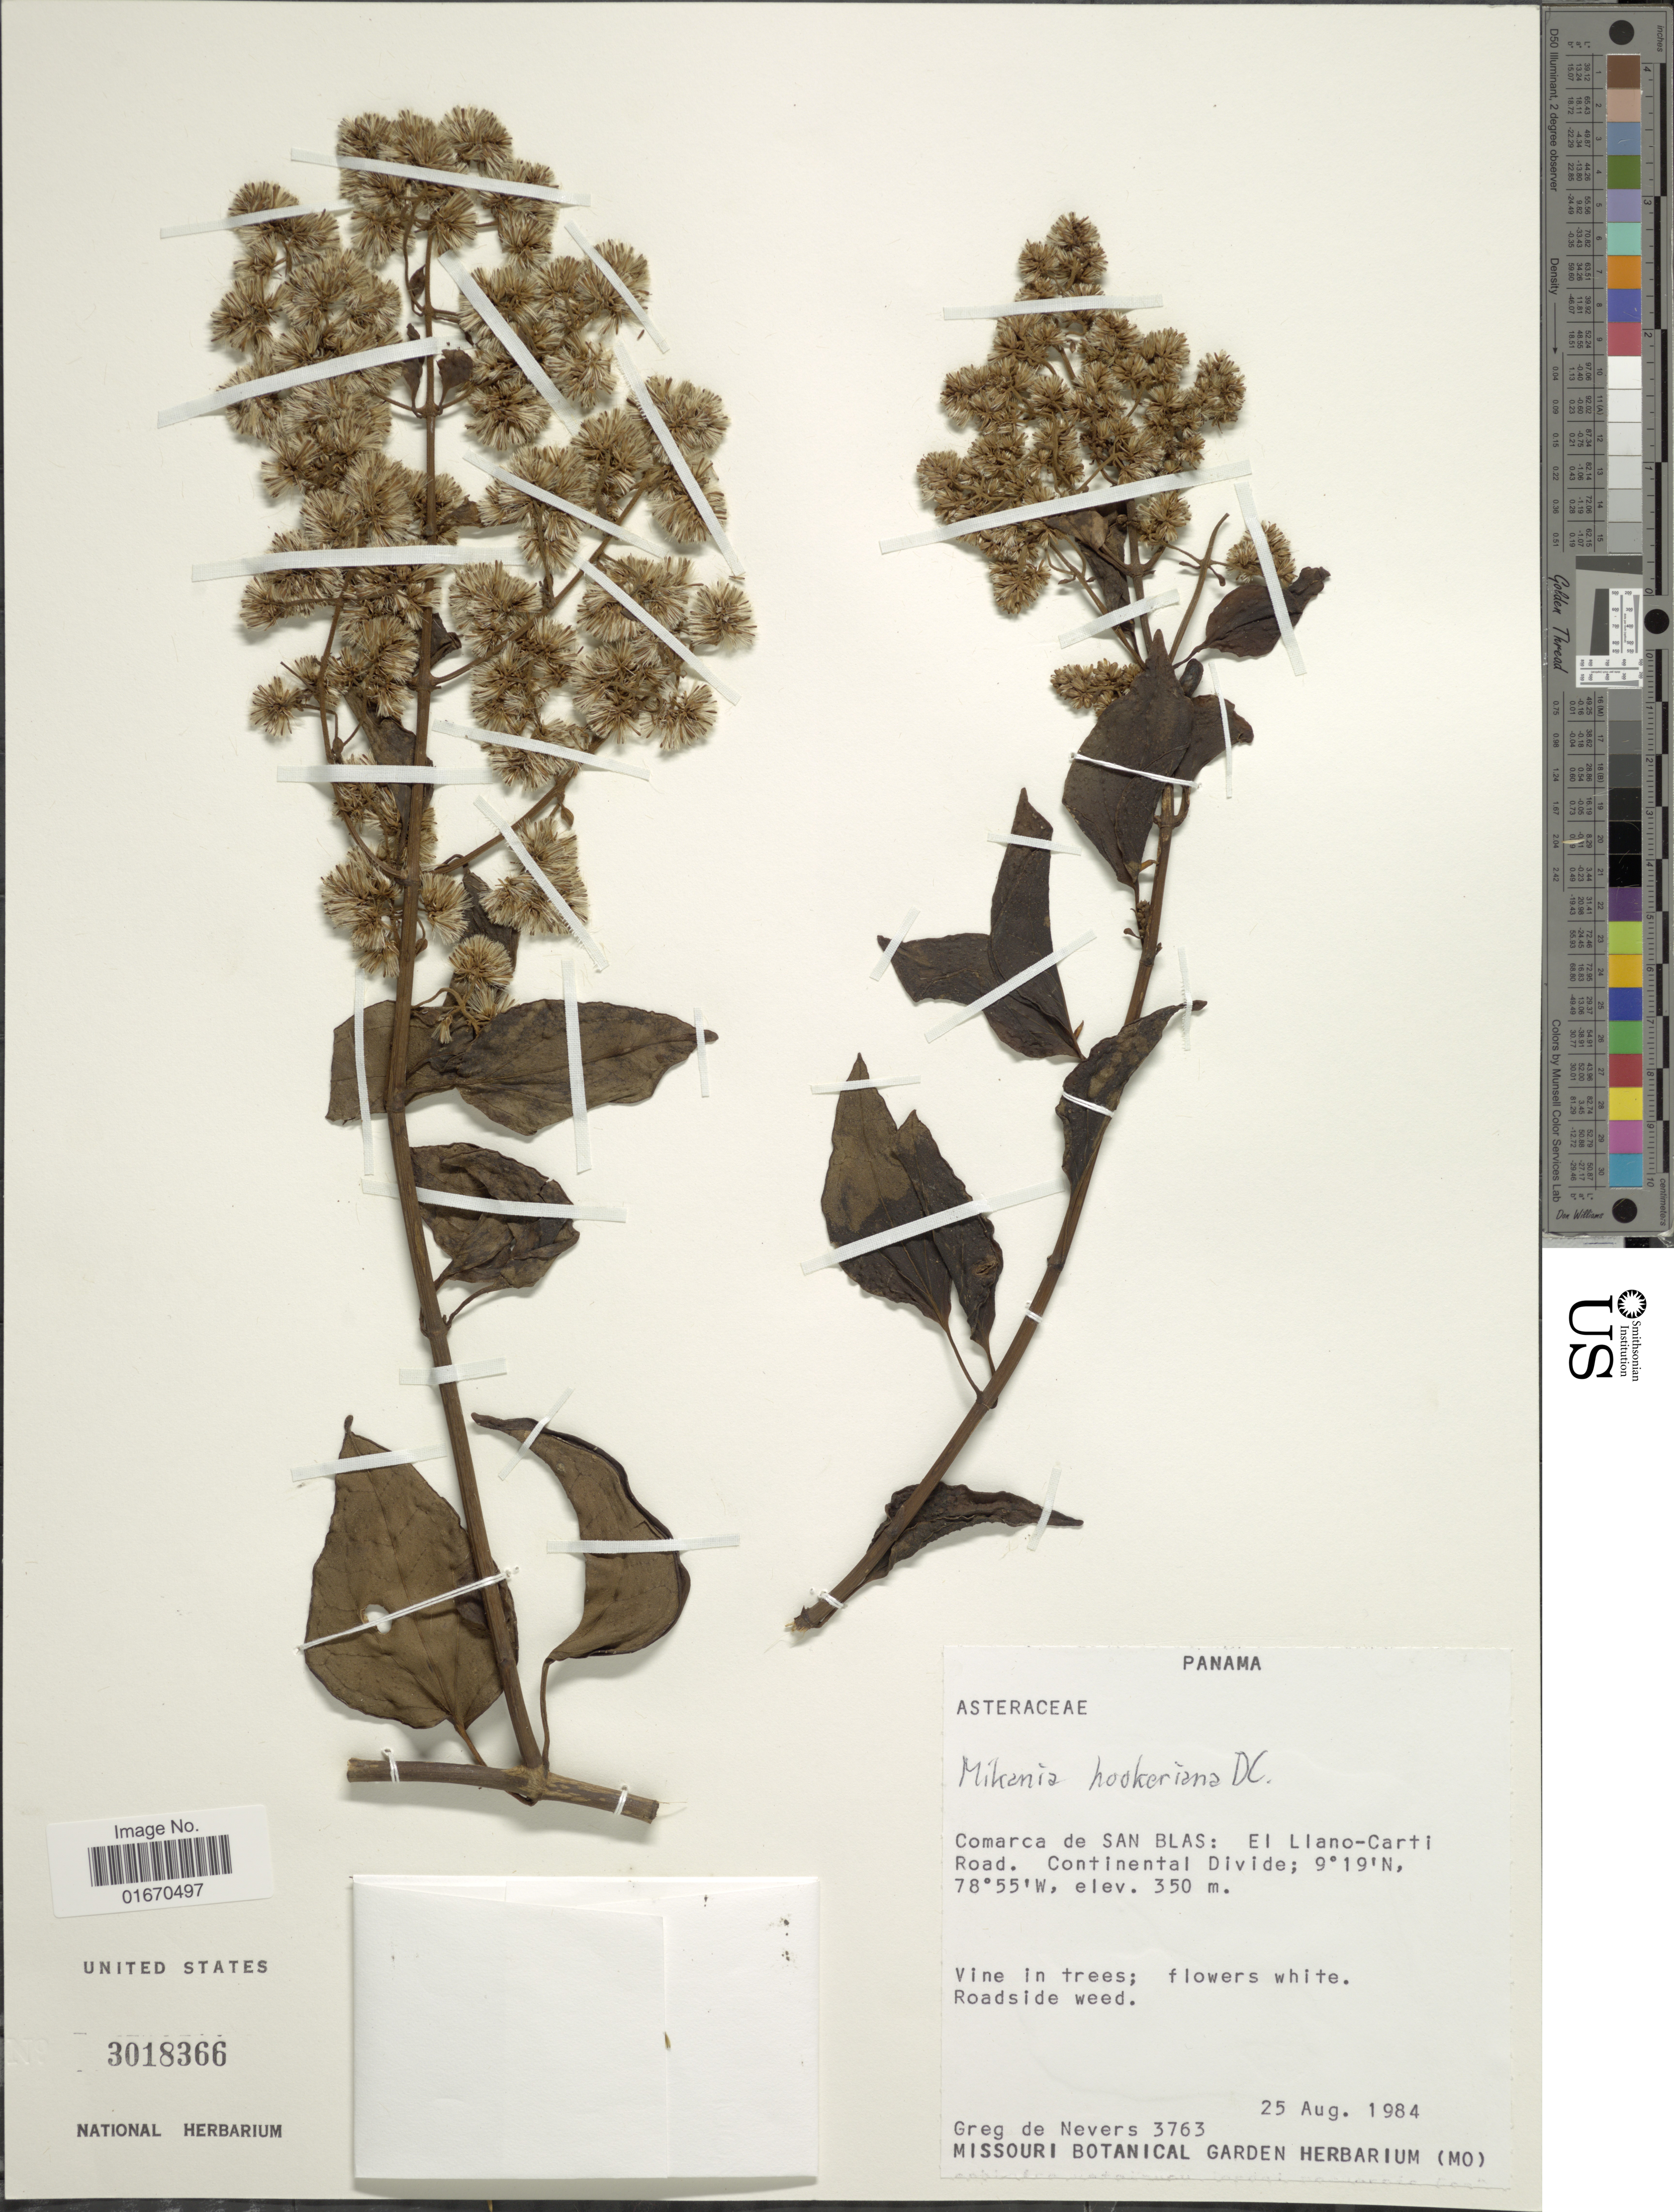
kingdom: Plantae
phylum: Tracheophyta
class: Magnoliopsida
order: Asterales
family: Asteraceae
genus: Mikania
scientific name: Mikania hookeriana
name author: DC.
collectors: G. C. de Nevers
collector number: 3763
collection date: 1984-08-25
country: Panama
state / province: Kuna Yala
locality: Comarca de San Blas, El Llano-Carti Road, Continental Divide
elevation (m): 350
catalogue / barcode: US 3018366